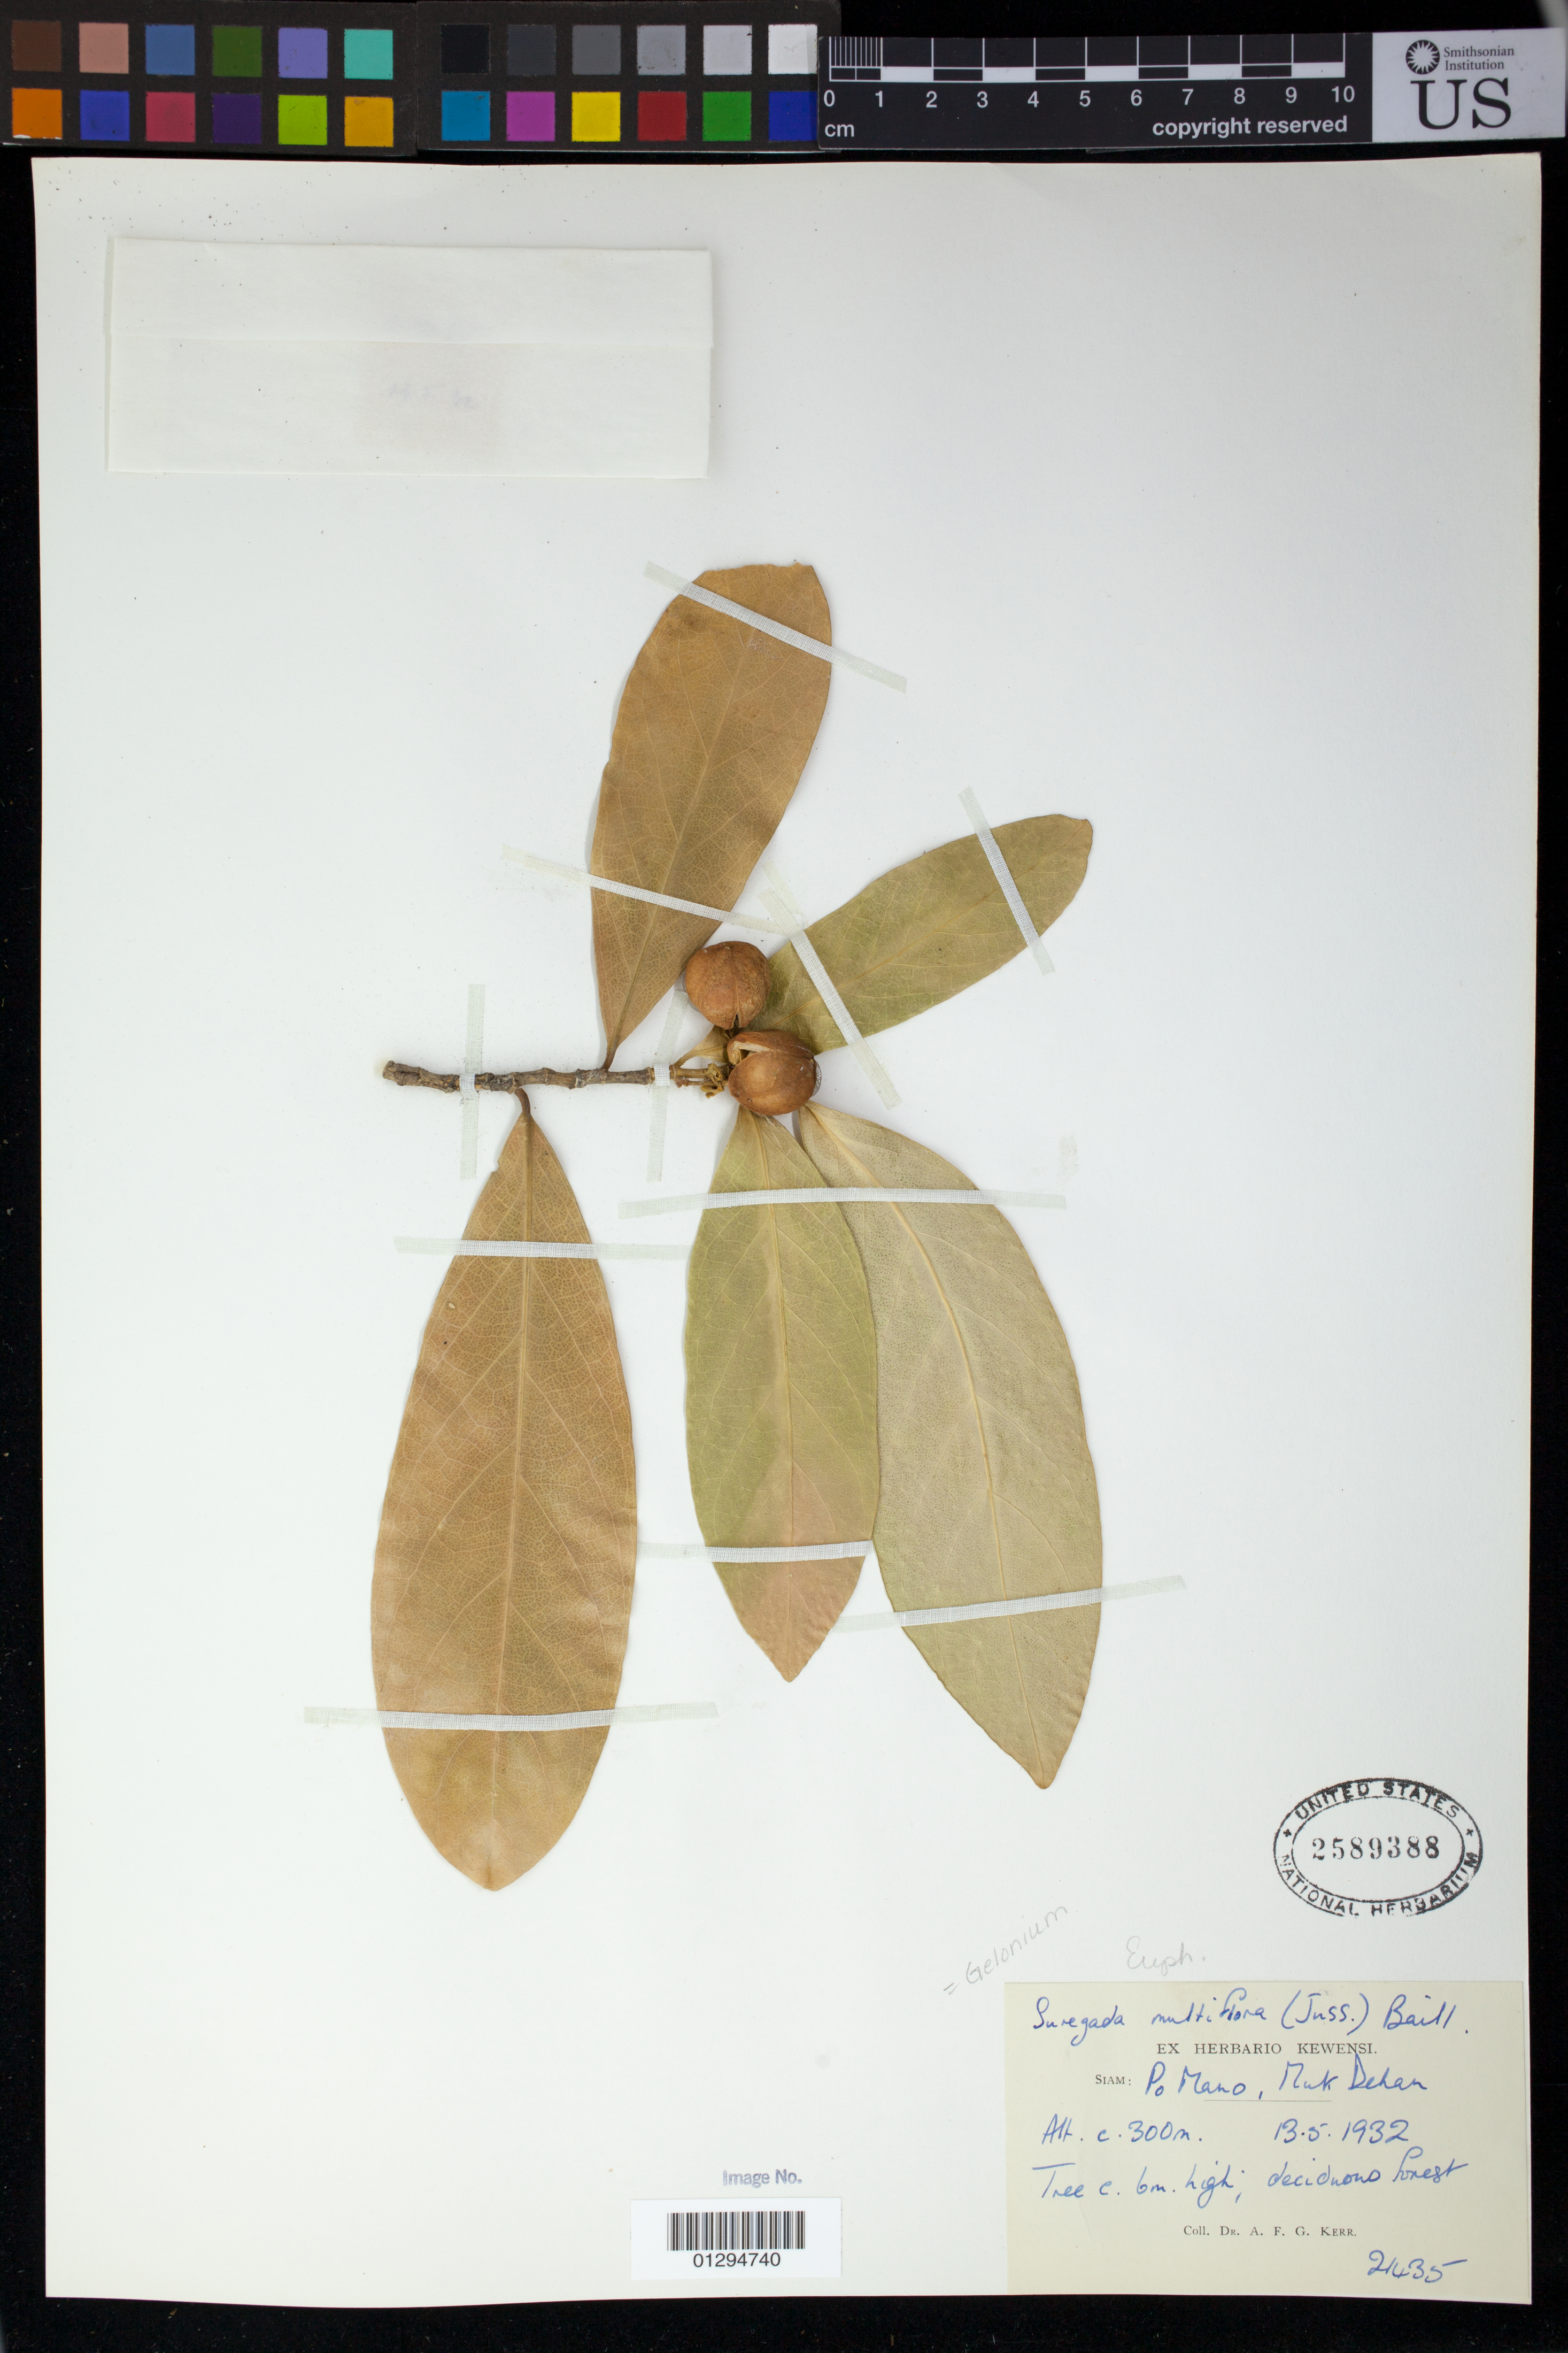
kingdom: Plantae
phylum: Tracheophyta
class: Magnoliopsida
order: Malpighiales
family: Euphorbiaceae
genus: Gelonium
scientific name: Gelonium multiflorum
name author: A. Juss.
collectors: A. F. G. Kerr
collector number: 21435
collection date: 1932-05-13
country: Thailand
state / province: Mukdahan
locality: Po Mano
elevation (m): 300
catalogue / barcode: US 2589388